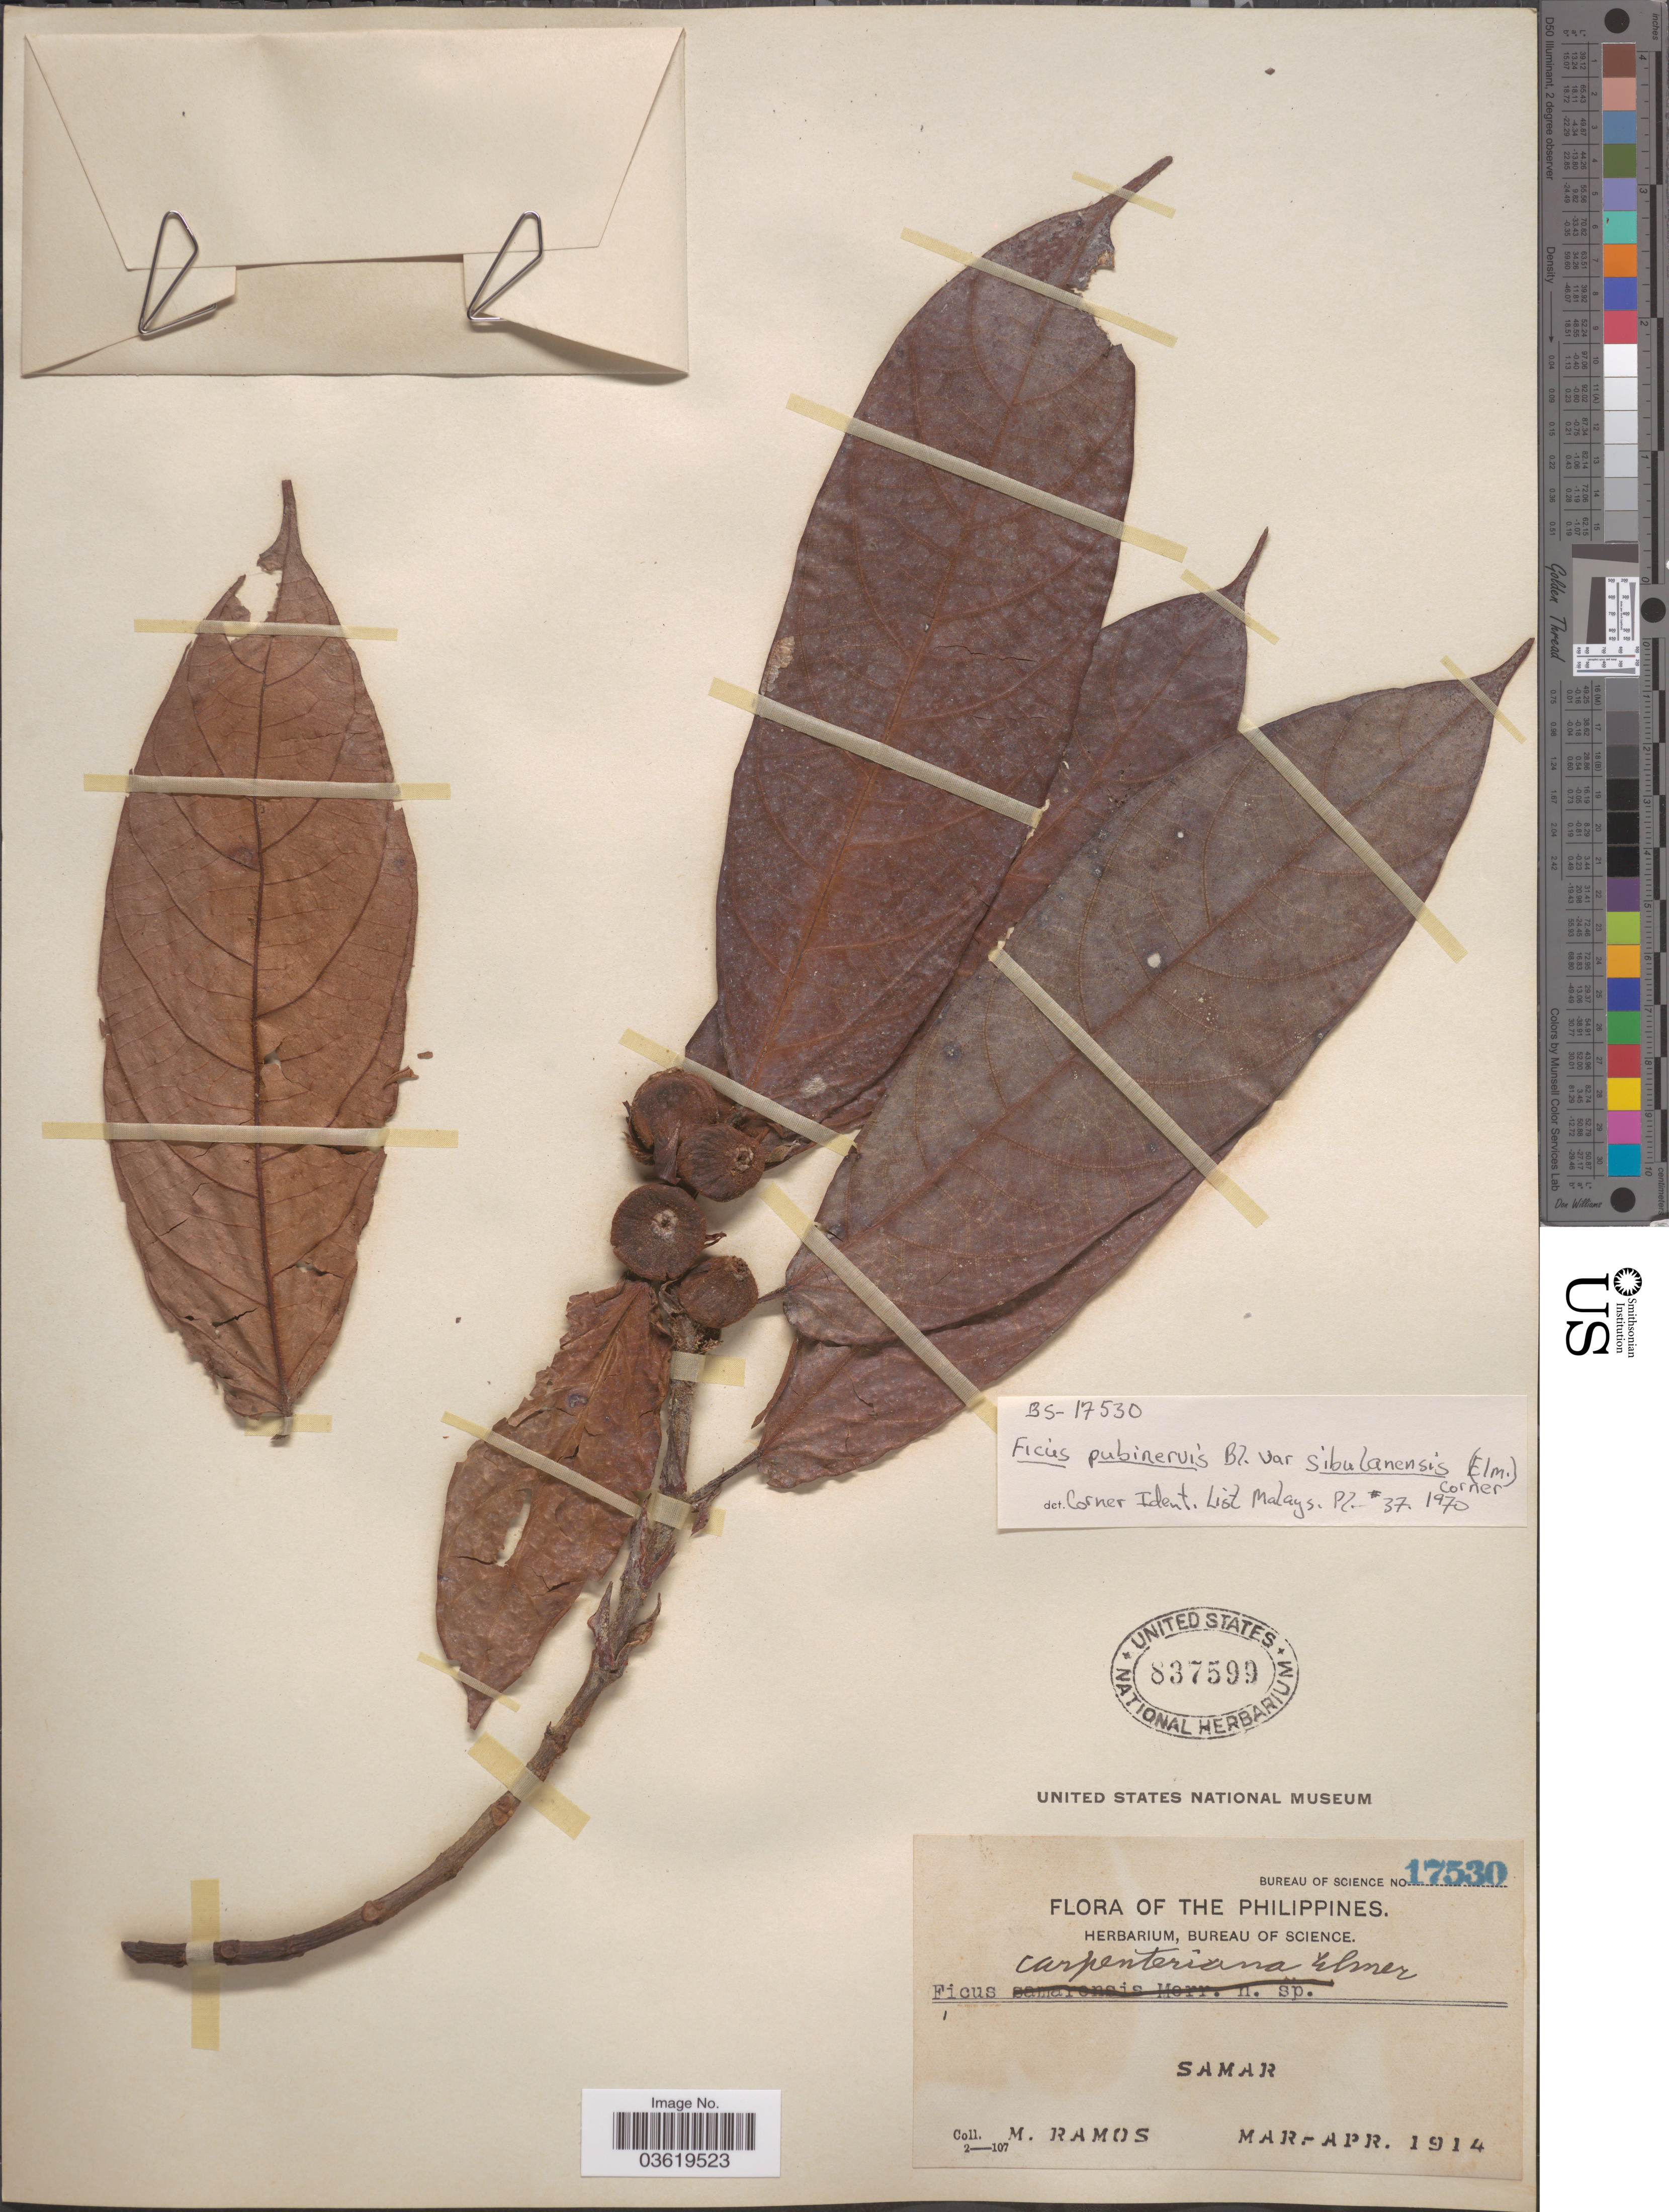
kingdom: Plantae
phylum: Tracheophyta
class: Magnoliopsida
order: Rosales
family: Moraceae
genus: Ficus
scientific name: Ficus pubinervis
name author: Blume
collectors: M. Ramos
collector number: Bureau of Science 17530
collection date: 1914-03/1914-04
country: Philippines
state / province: Eastern Visayas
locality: Samar.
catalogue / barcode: US 837599